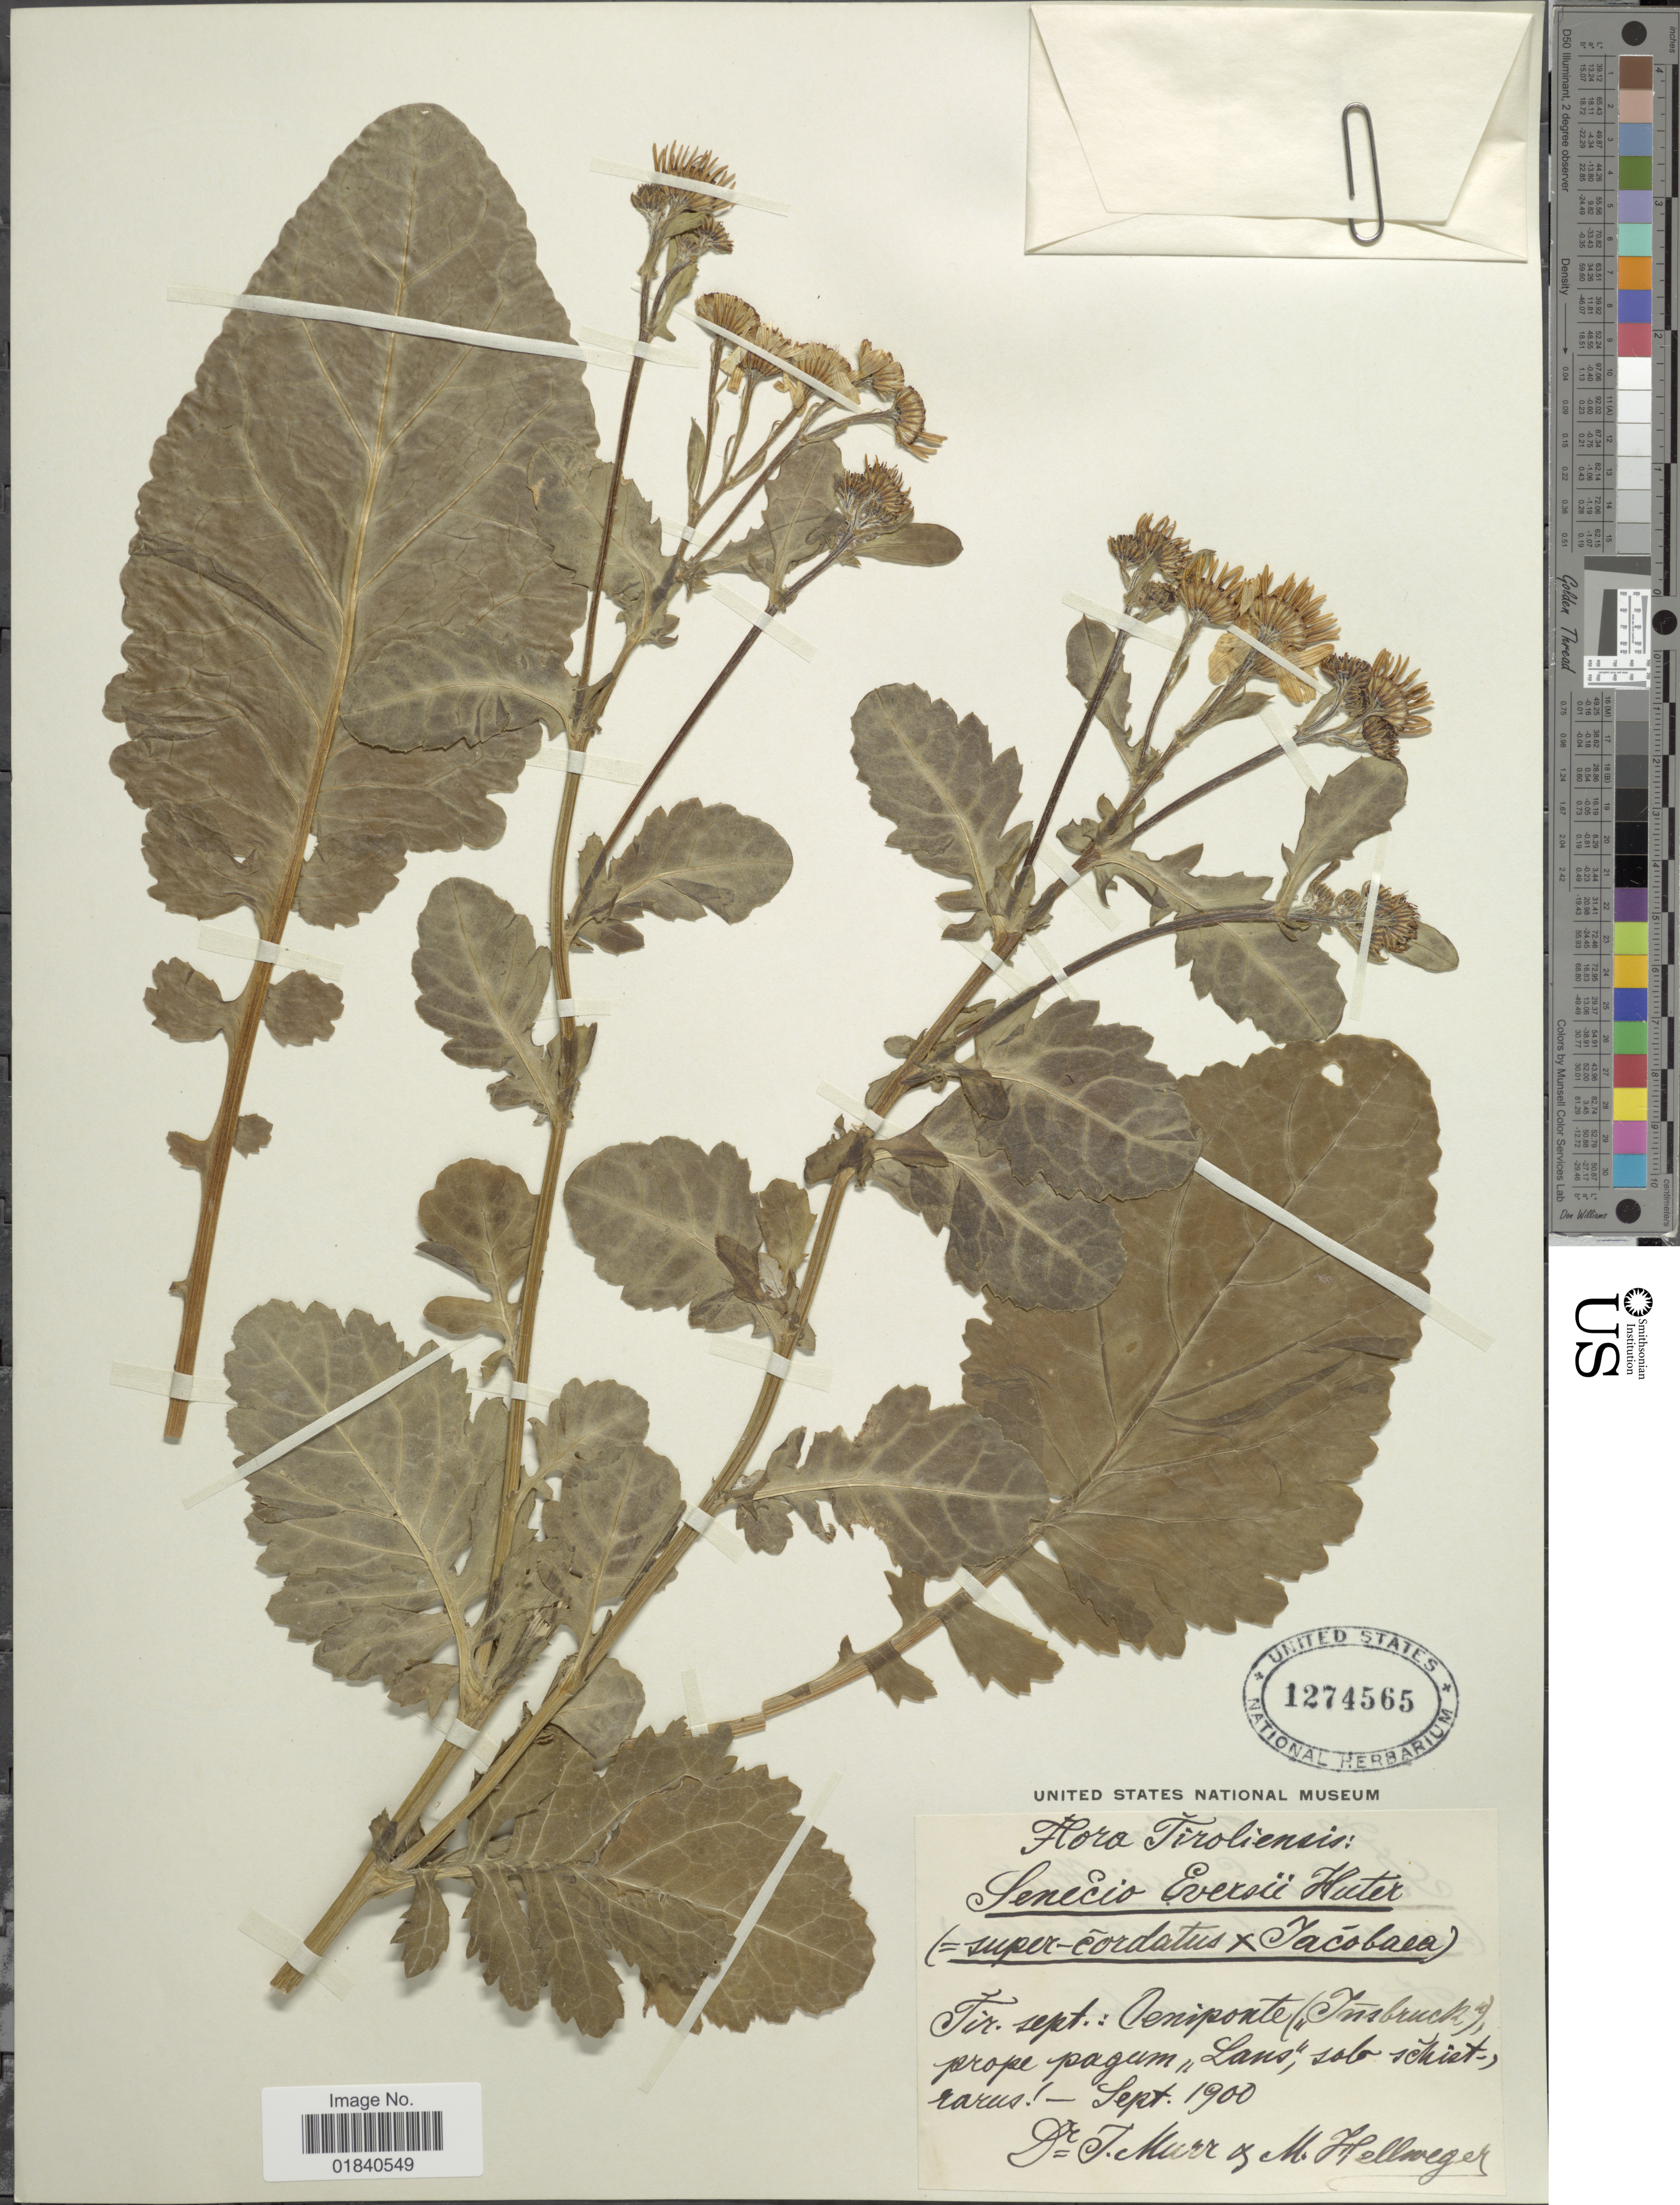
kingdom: Plantae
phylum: Tracheophyta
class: Magnoliopsida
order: Asterales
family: Asteraceae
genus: Senecio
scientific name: Senecio eversi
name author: Huter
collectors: J. Murr & M. Hellweger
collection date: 1900-09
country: Austria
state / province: Tirol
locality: Deniponte (Insbruck) prope pagum "Lans" solo schisrtarus [interpreted]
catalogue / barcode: US 1274565